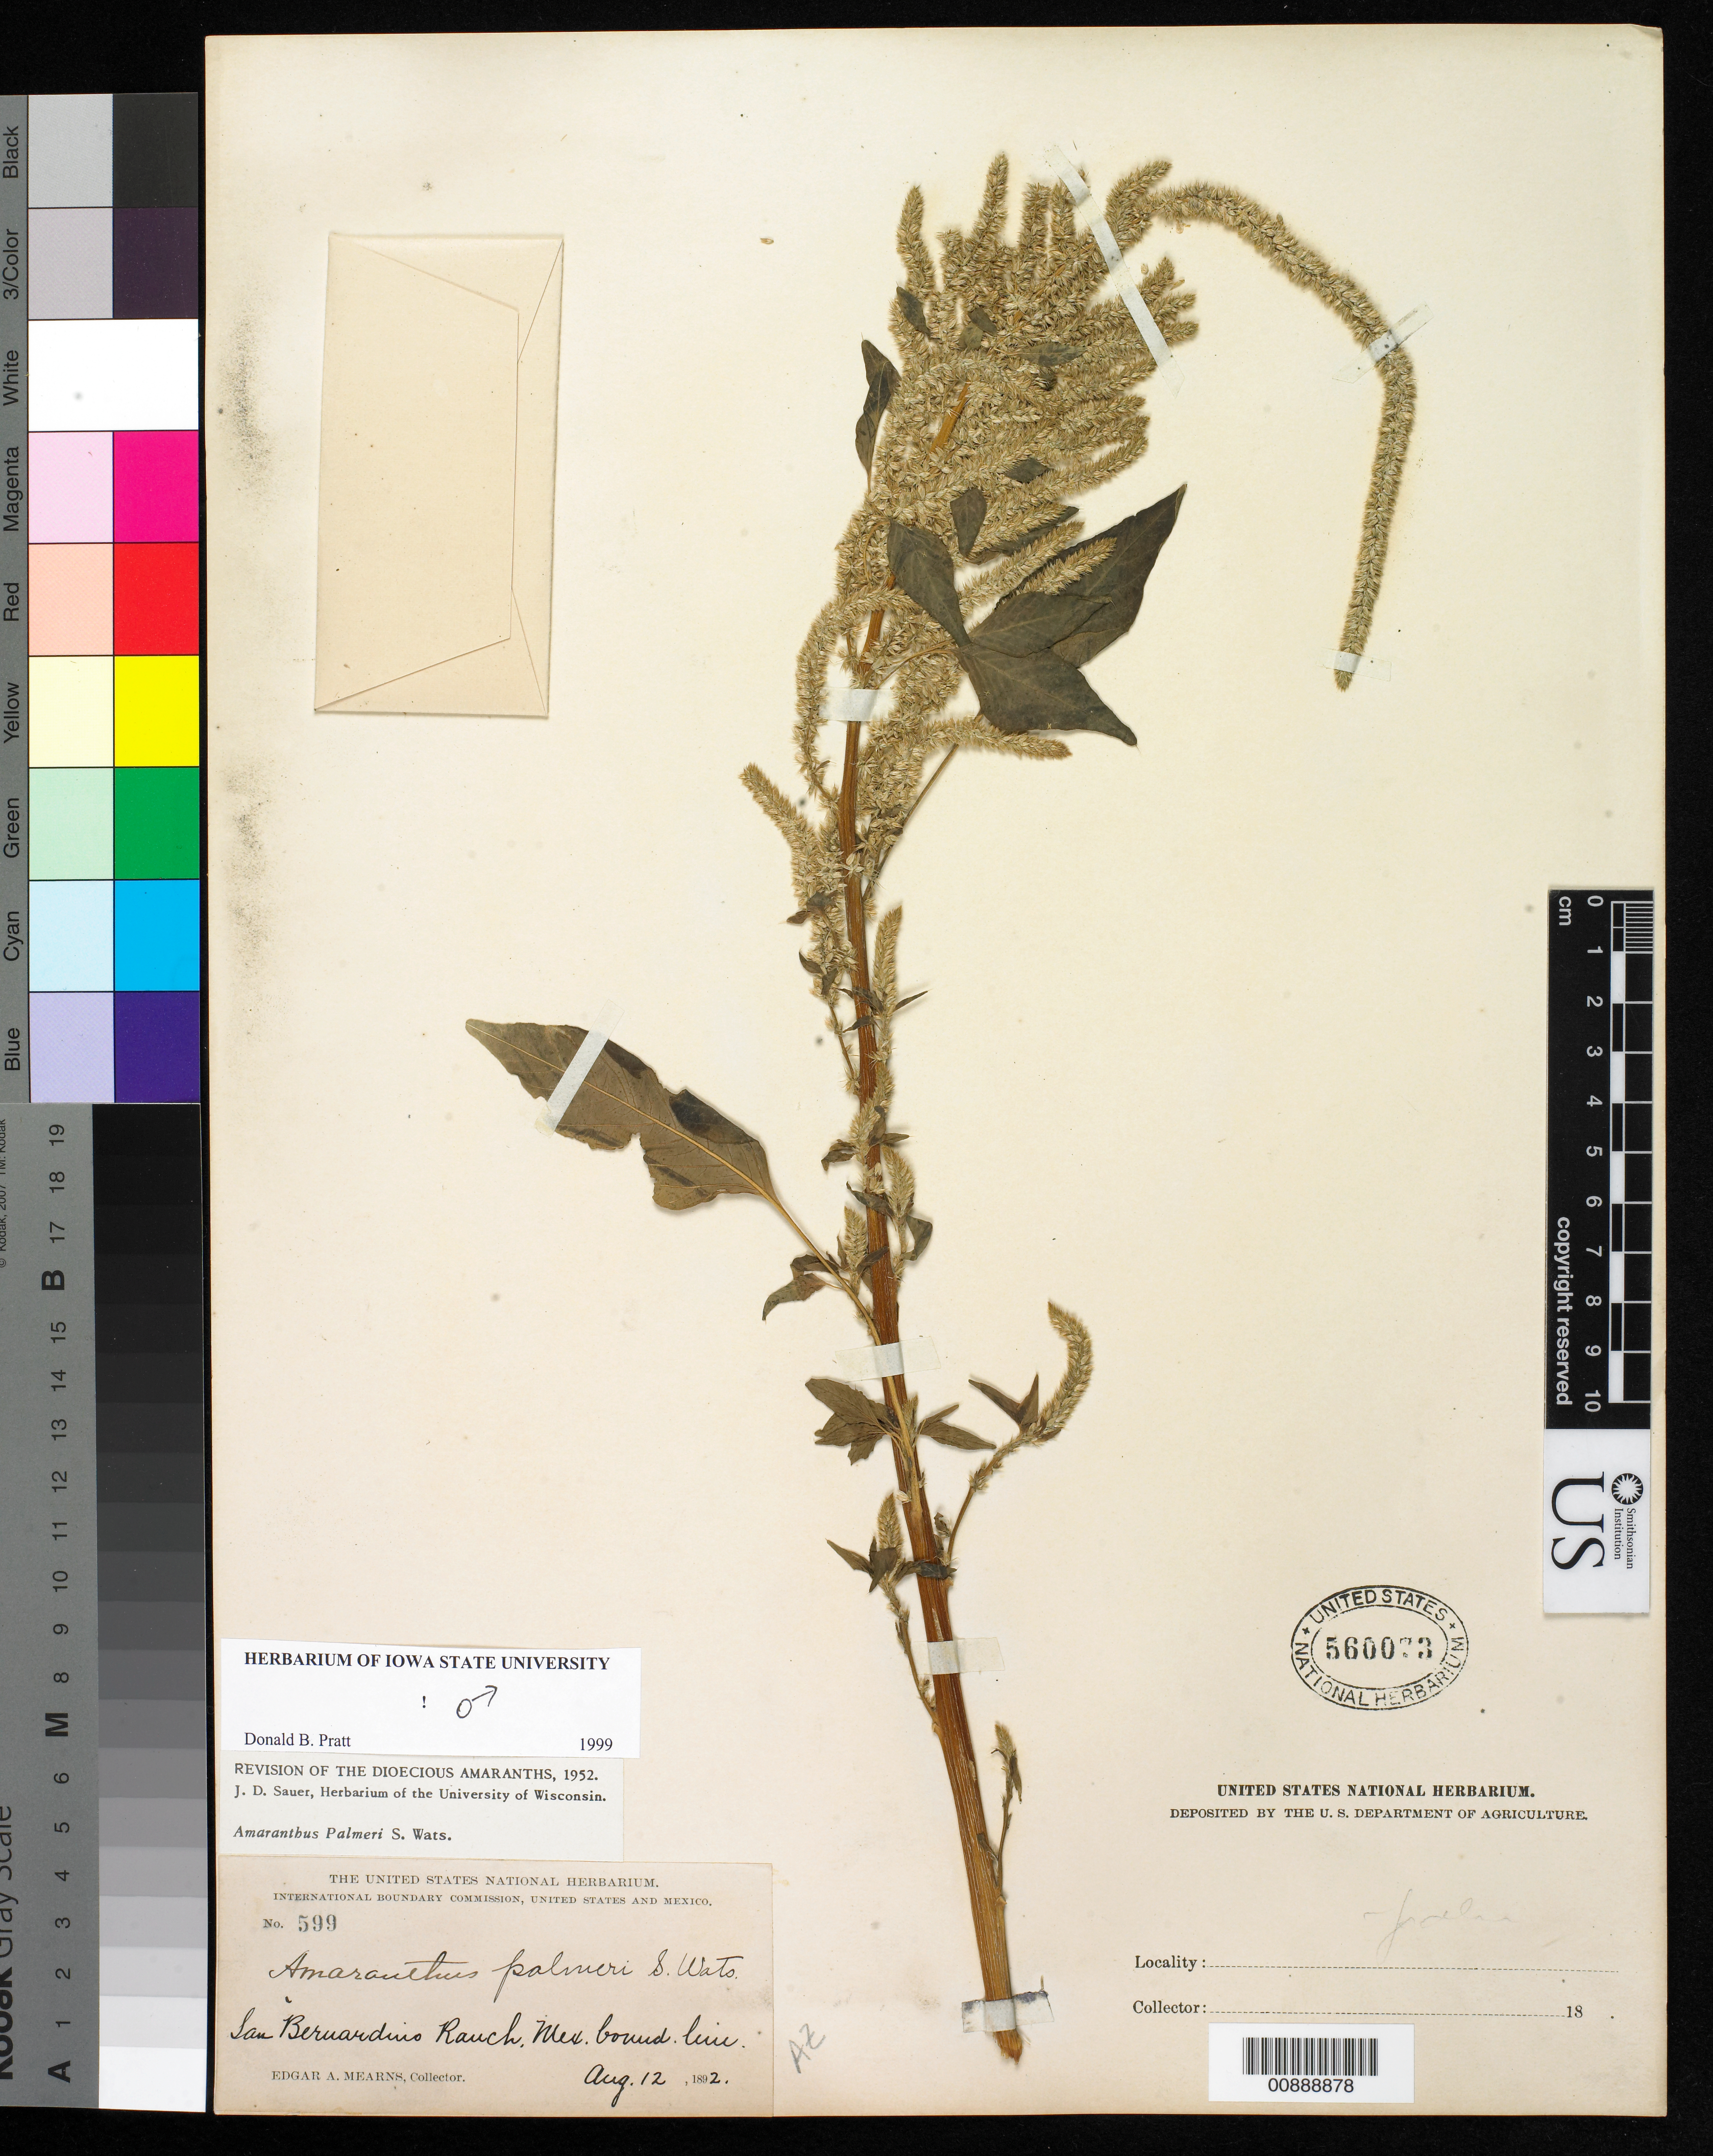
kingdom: Plantae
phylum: Tracheophyta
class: Magnoliopsida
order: Caryophyllales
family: Amaranthaceae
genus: Amaranthus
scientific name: Amaranthus palmeri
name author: S. Watson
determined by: Pratt, D. B.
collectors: E. A. Mearns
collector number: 599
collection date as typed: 12 Aug 1892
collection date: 1892-08-12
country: United States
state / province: Arizona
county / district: Cochise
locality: San Bernardino Ranch, Mexican Boundary Line.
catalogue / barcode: US 560073